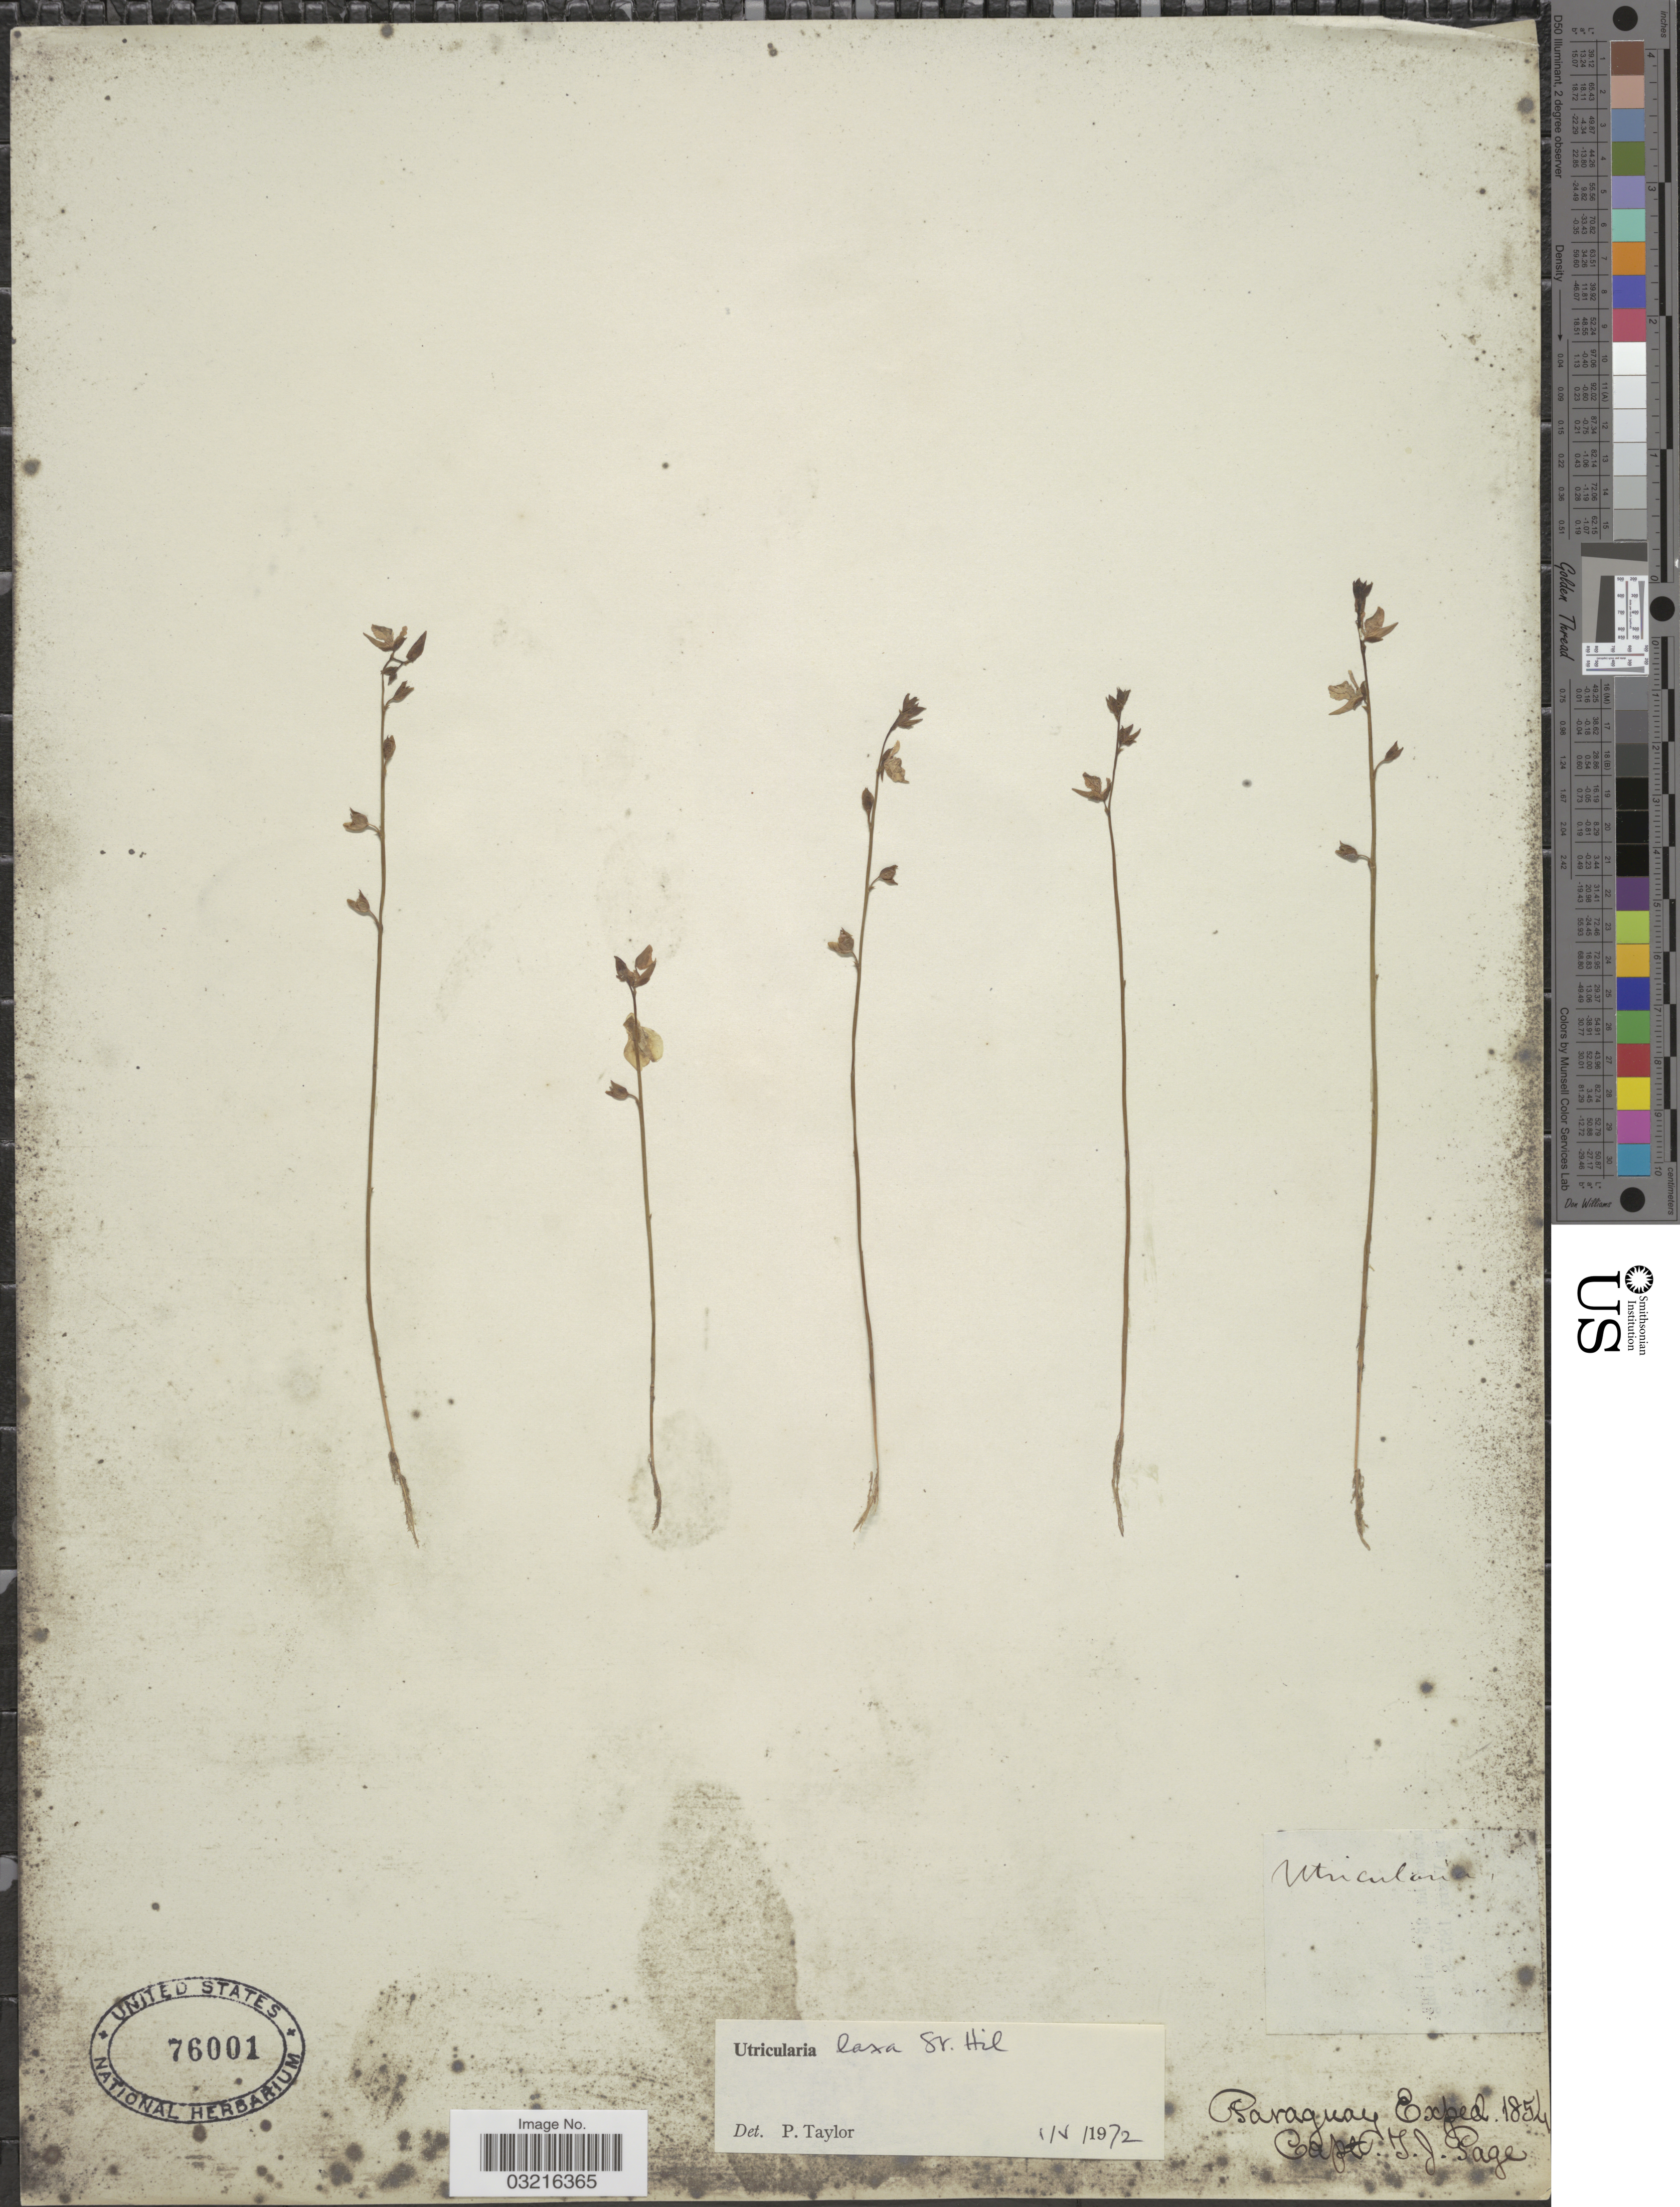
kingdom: Plantae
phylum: Tracheophyta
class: Magnoliopsida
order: Lamiales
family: Lentibulariaceae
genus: Utricularia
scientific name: Utricularia laxa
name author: A. St.-Hil. & Girard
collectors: T. J. Page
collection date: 1854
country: Paraguay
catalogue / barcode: US 76001